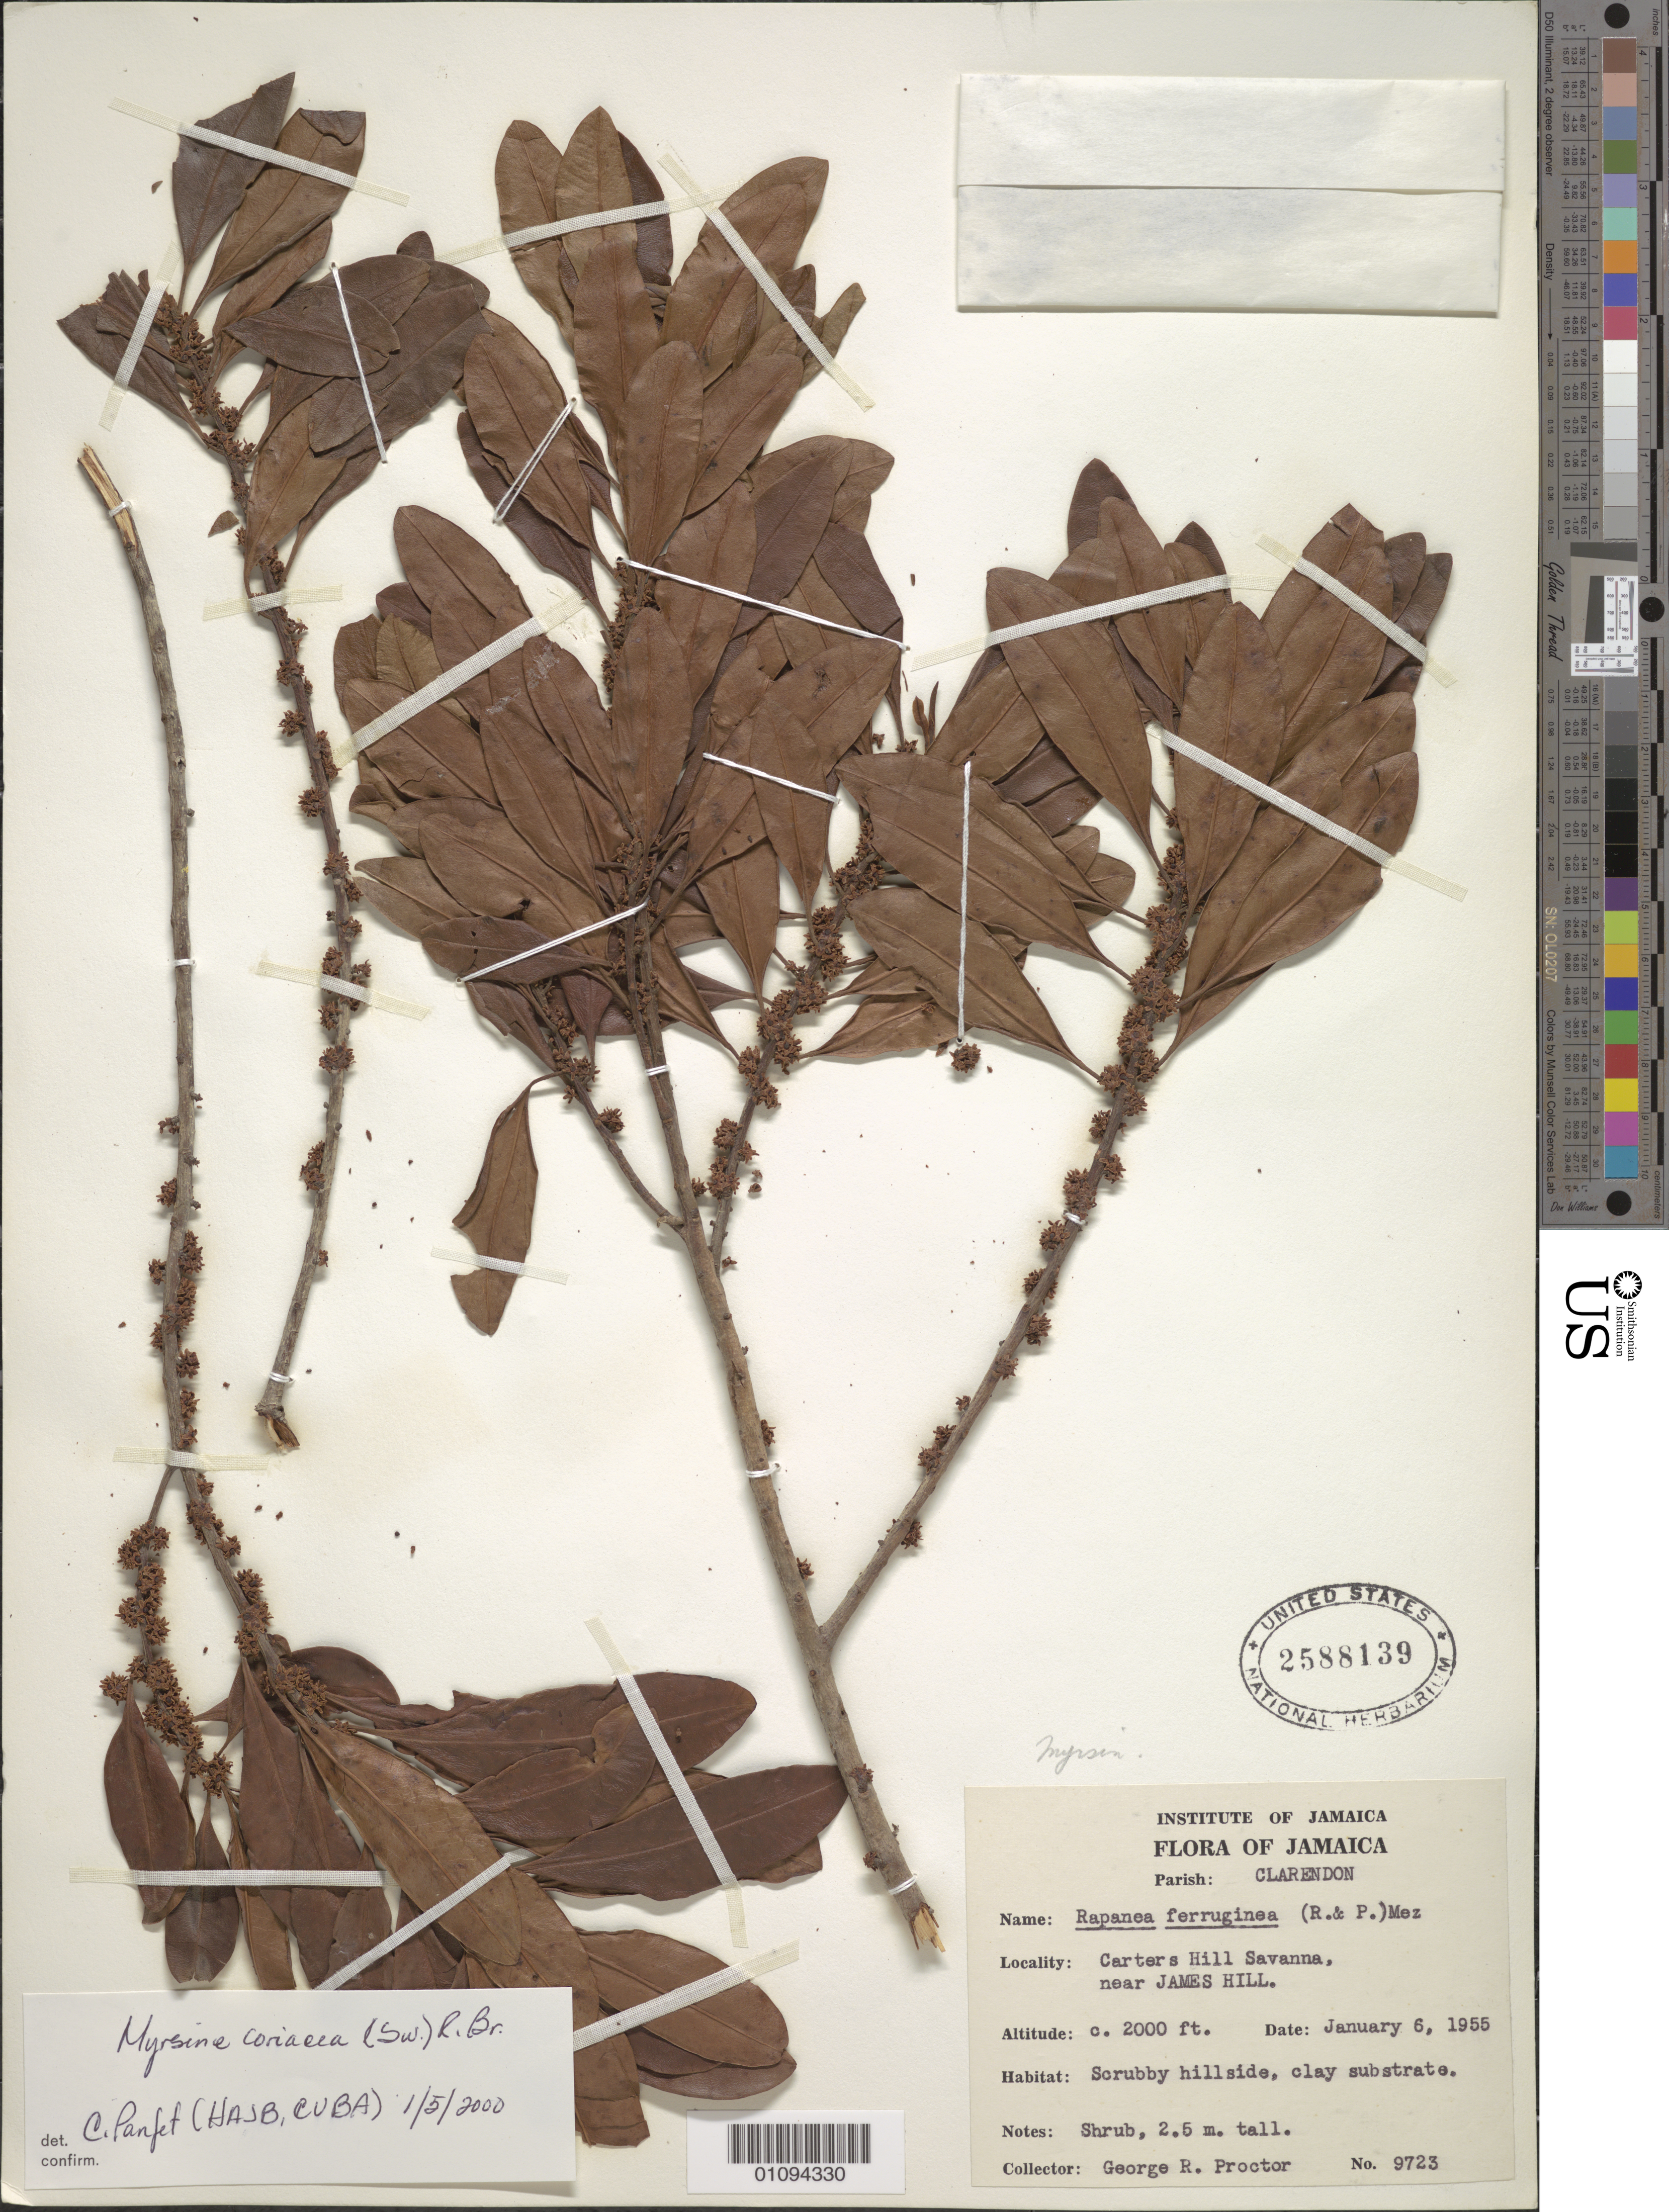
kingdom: Plantae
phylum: Tracheophyta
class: Magnoliopsida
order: Ericales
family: Primulaceae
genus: Myrsine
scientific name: Myrsine coriacea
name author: (Sw.) R. Br. ex Roem. & Schult.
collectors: G. R. Proctor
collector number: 9723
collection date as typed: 06 Jan 1955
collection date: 1955-01-06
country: Jamaica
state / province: Clarendon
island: Jamaica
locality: Carters Hill Savanna near James Hill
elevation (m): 610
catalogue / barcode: US 2588139